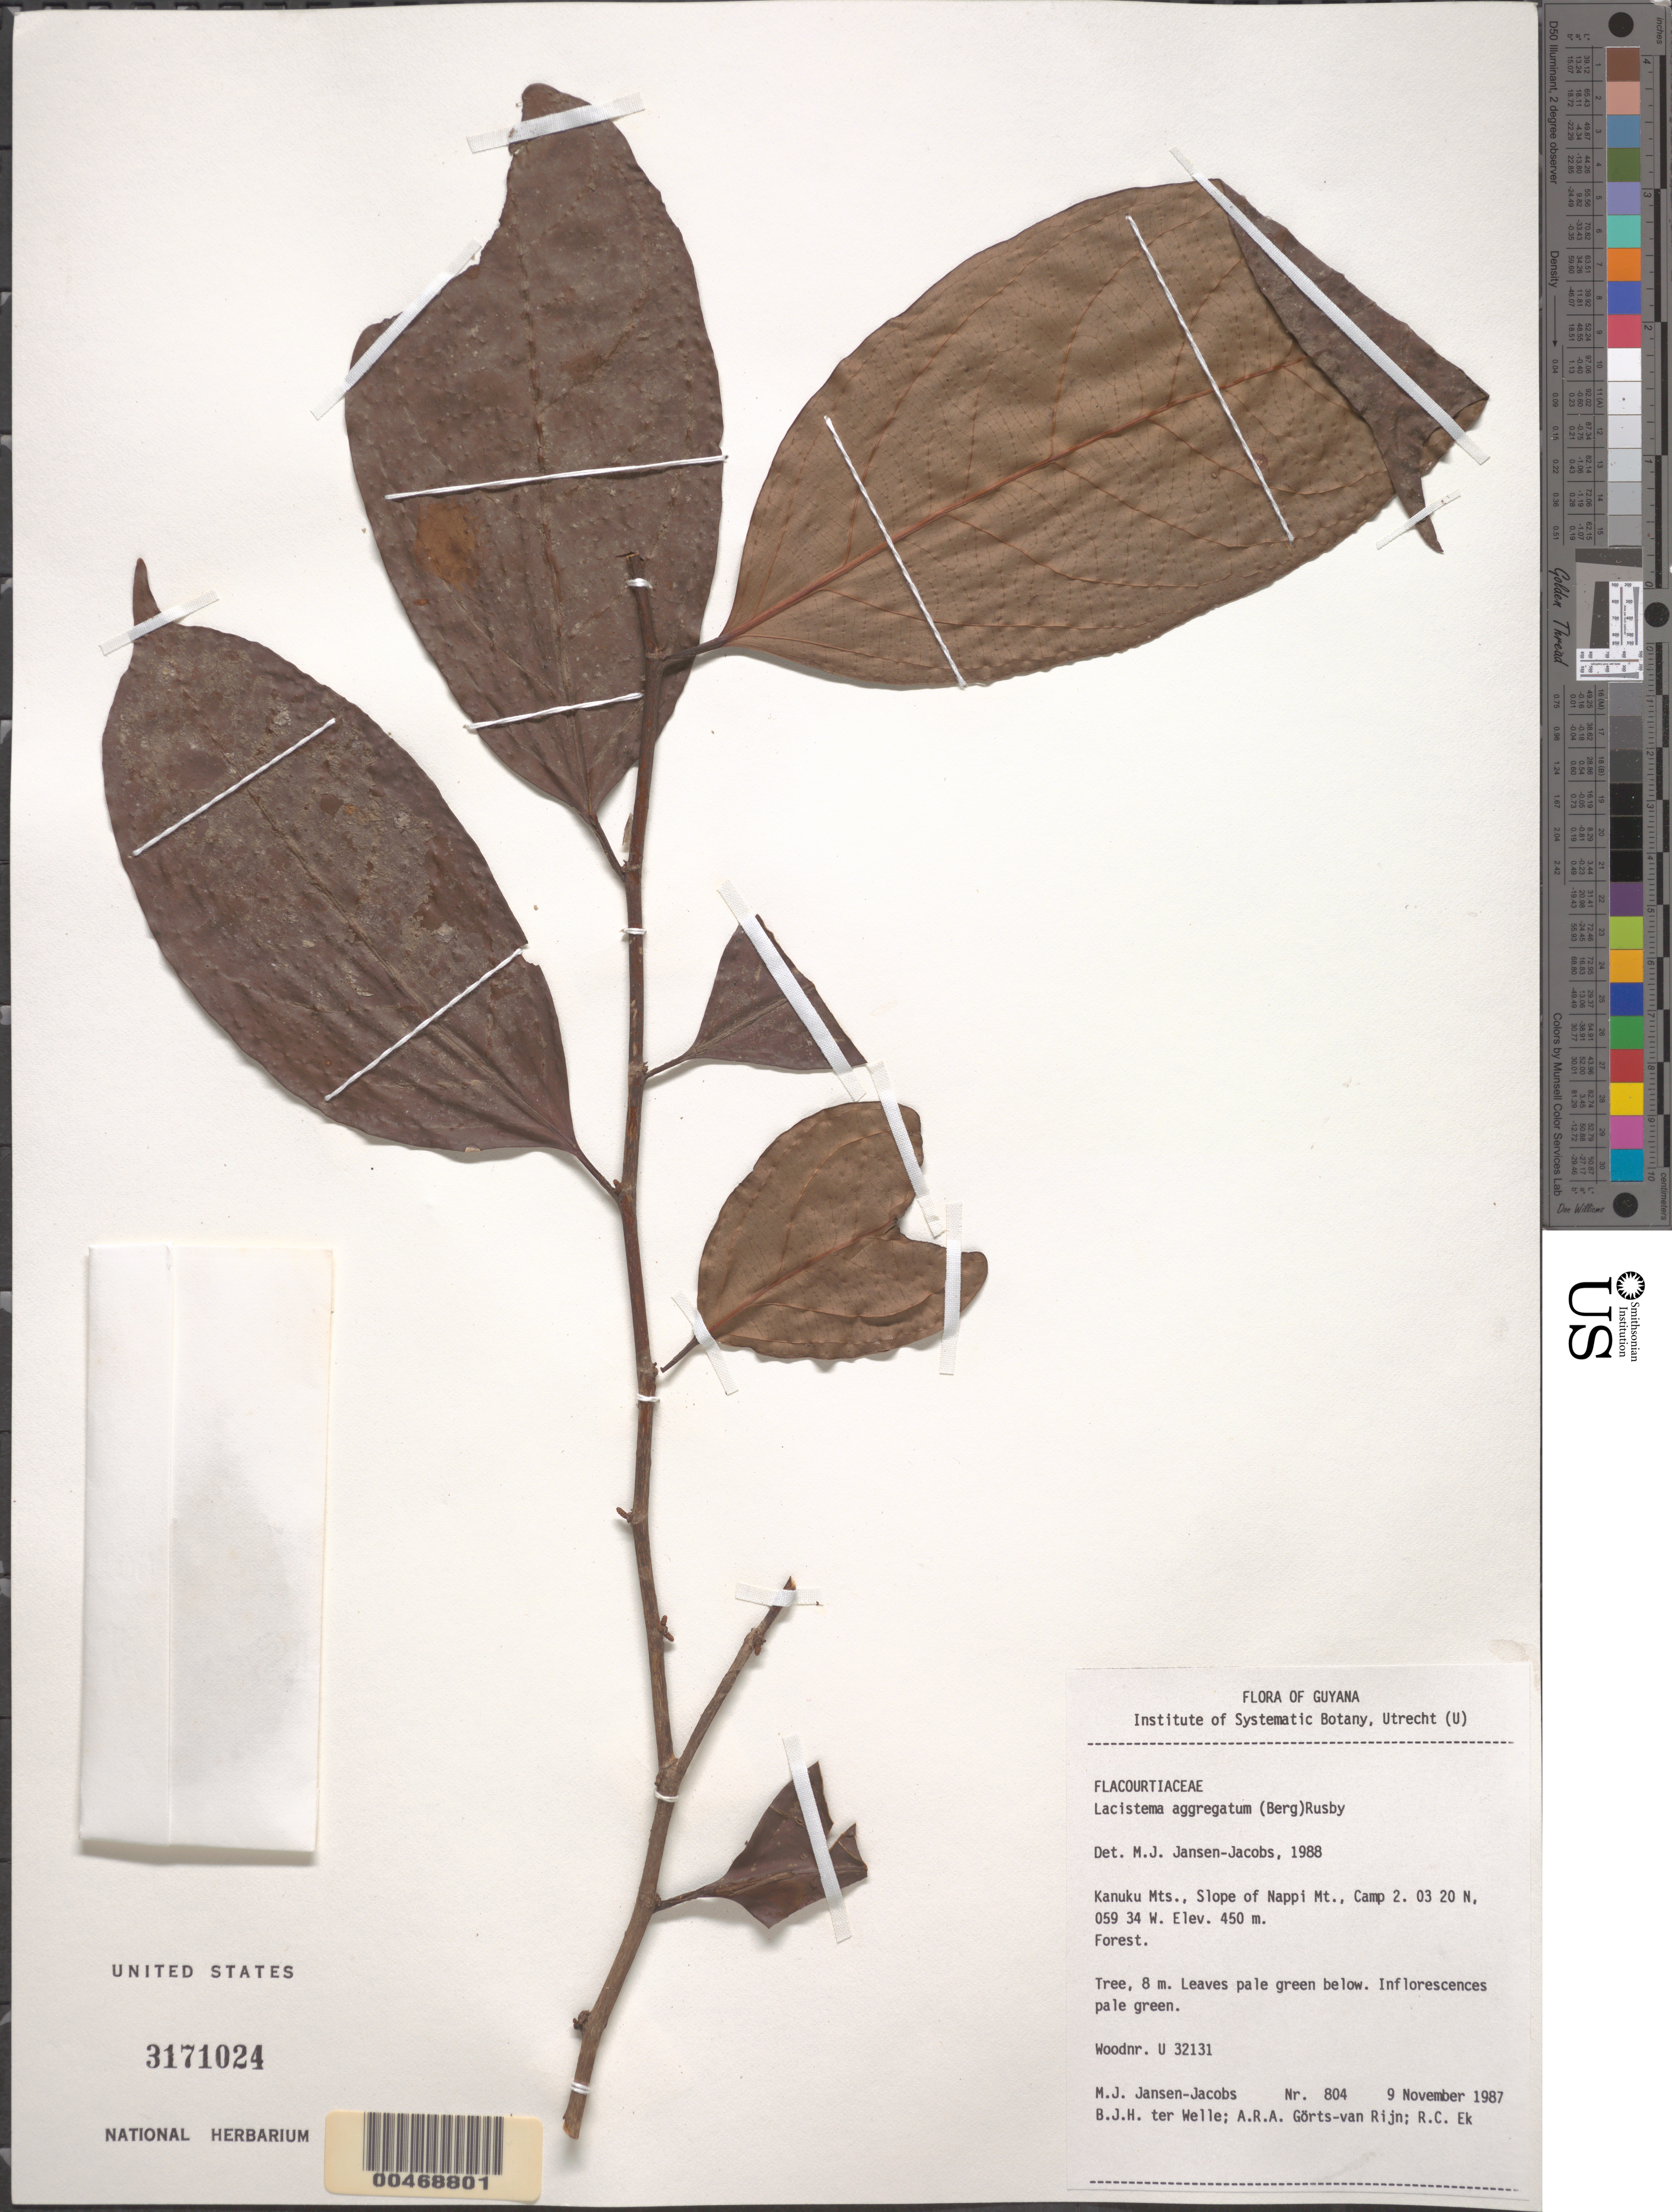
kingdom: Plantae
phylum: Tracheophyta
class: Magnoliopsida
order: Malpighiales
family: Lacistemataceae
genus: Lacistema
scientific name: Lacistema aggregatum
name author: (P.J. Bergius) Rusby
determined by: Jansen-Jacobs, M. J., (U), Nationaal Herbarium Nederland, Utrecht University branch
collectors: M. J. Jansen-Jacobs, B. Welle, A. .R. A. Görts-van Rijn & R. C. Ek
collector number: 804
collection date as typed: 9-Nov-87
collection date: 1987-11-09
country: Guyana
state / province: U. Takutu-U. Essequibo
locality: Kanuku Mts., slope of Nappi Mt., camp 2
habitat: Forest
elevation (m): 450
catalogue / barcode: US 3171024